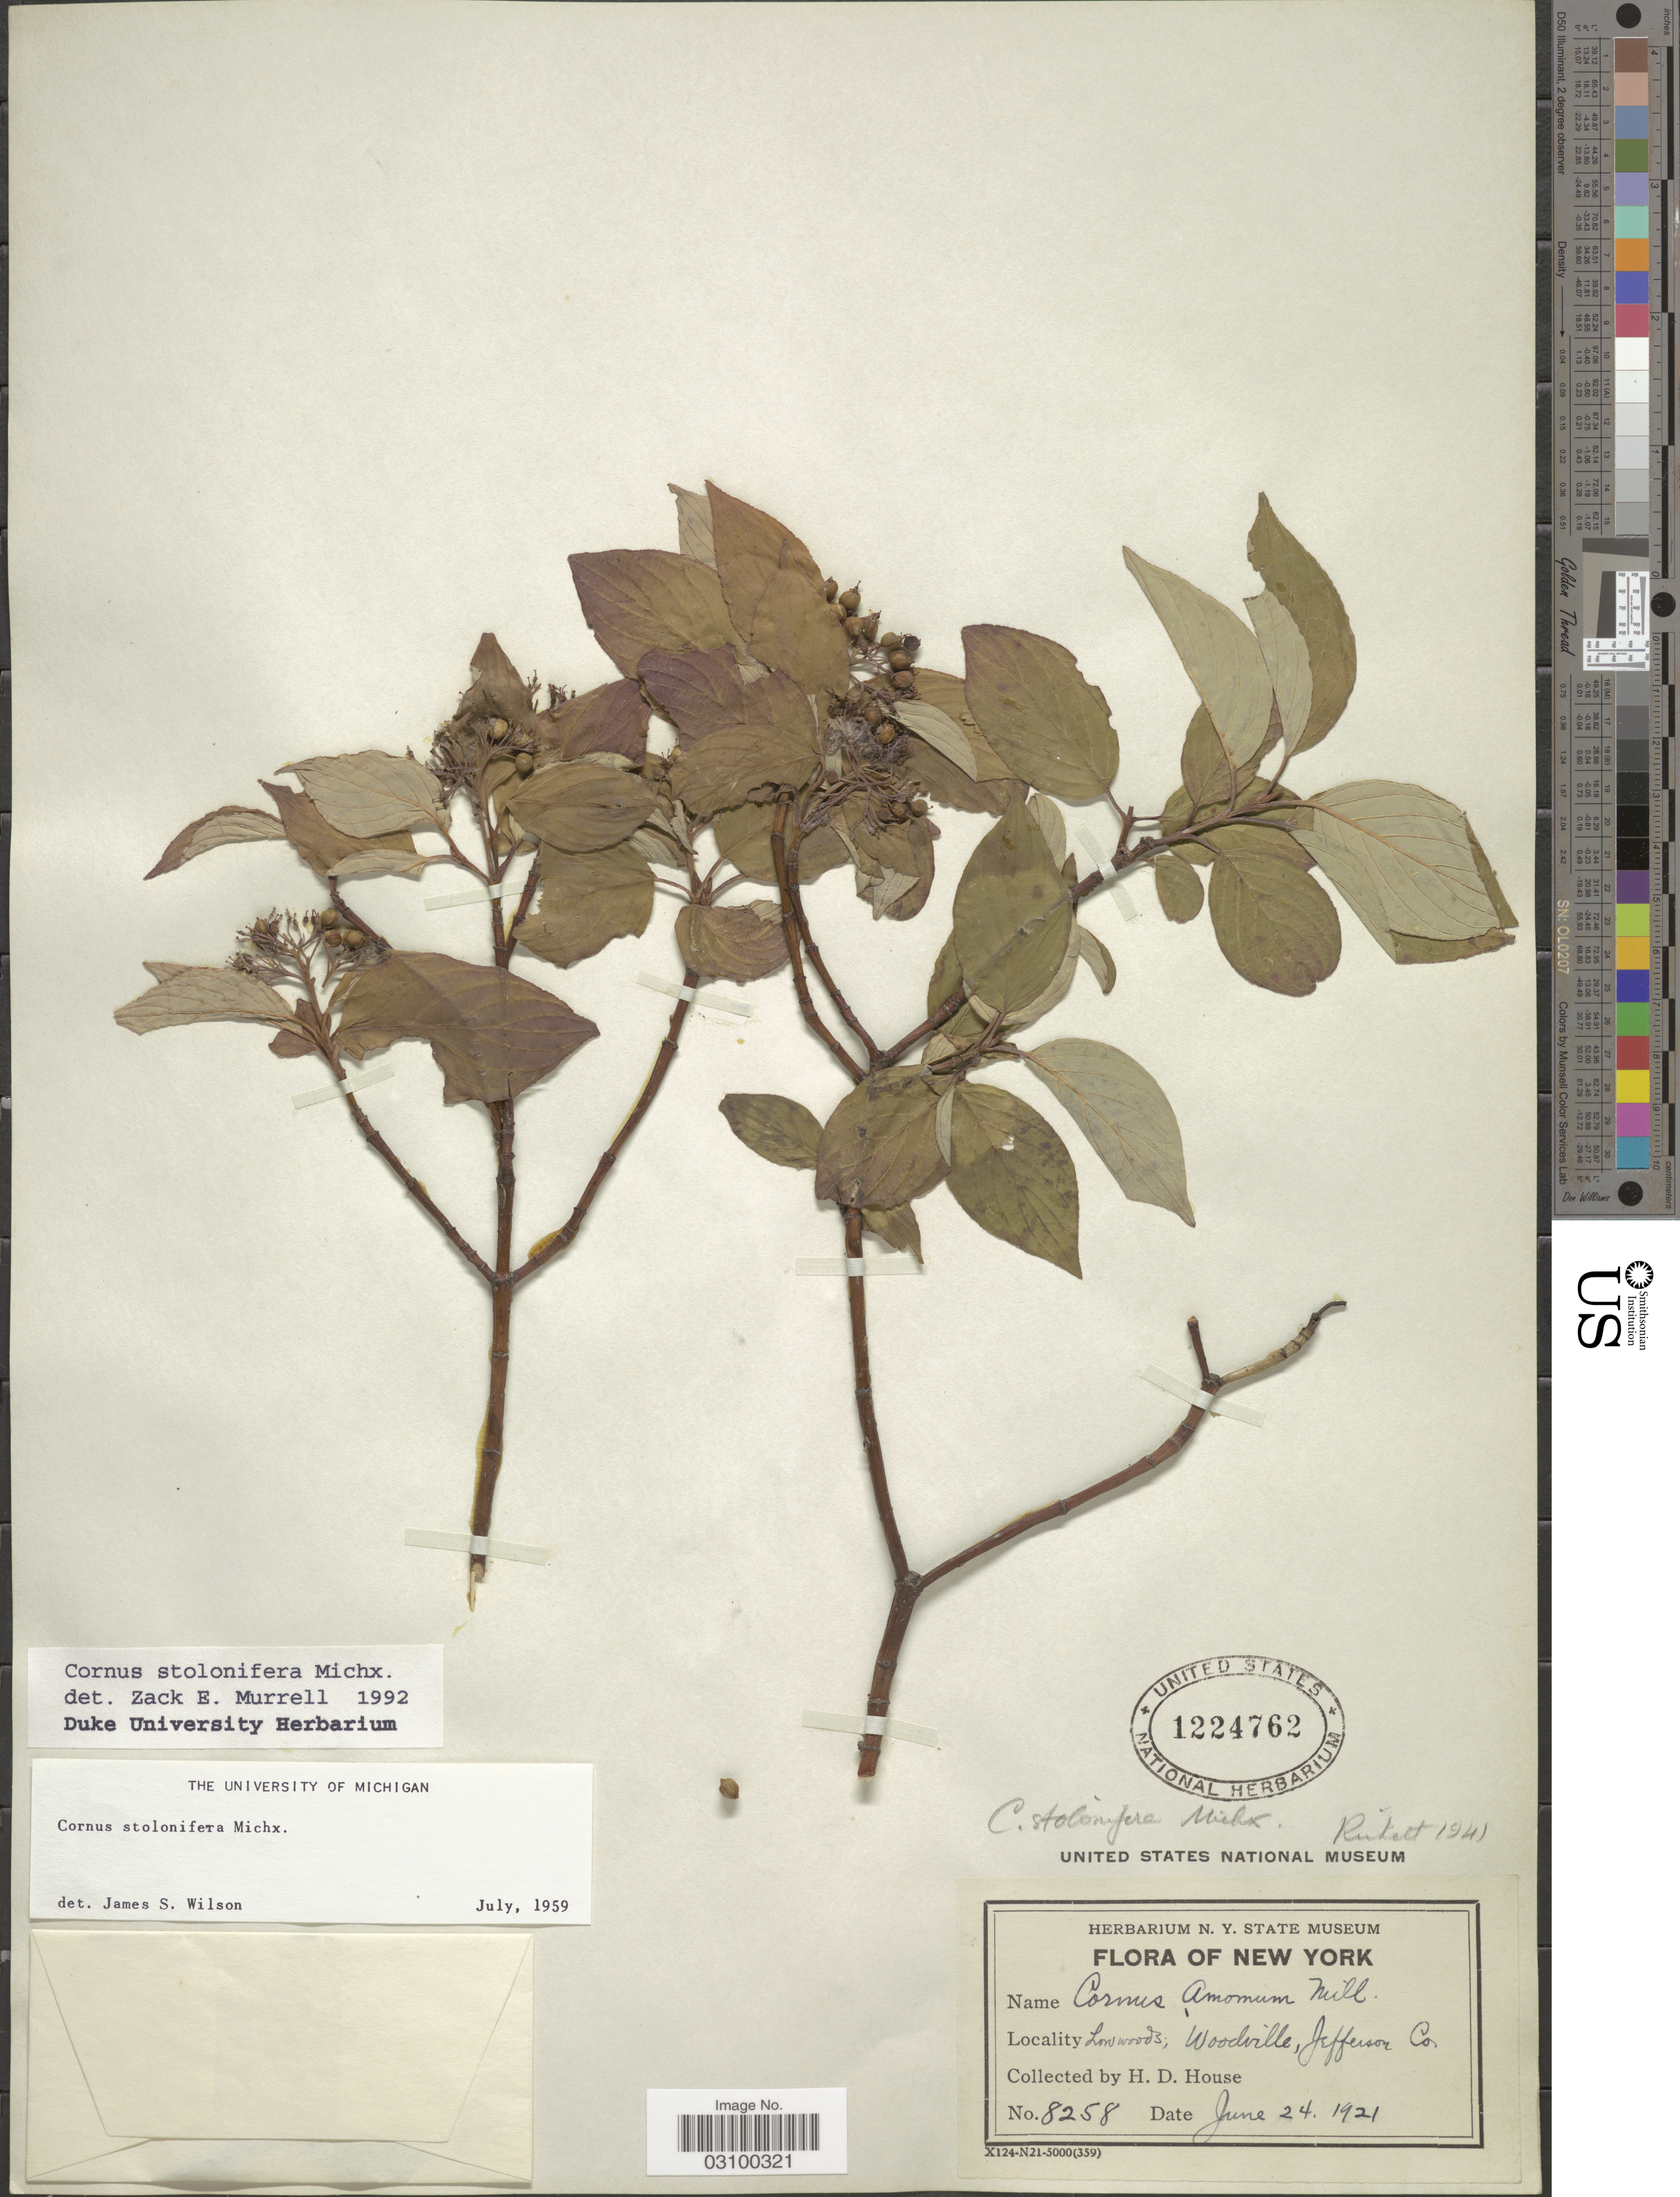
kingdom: Plantae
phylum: Tracheophyta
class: Magnoliopsida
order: Cornales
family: Cornaceae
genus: Cornus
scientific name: Cornus sericea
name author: L.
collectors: H. D. House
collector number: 8258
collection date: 1921-06-24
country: United States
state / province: New York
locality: Woodville, Jefferson Co.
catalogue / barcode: US 1224762